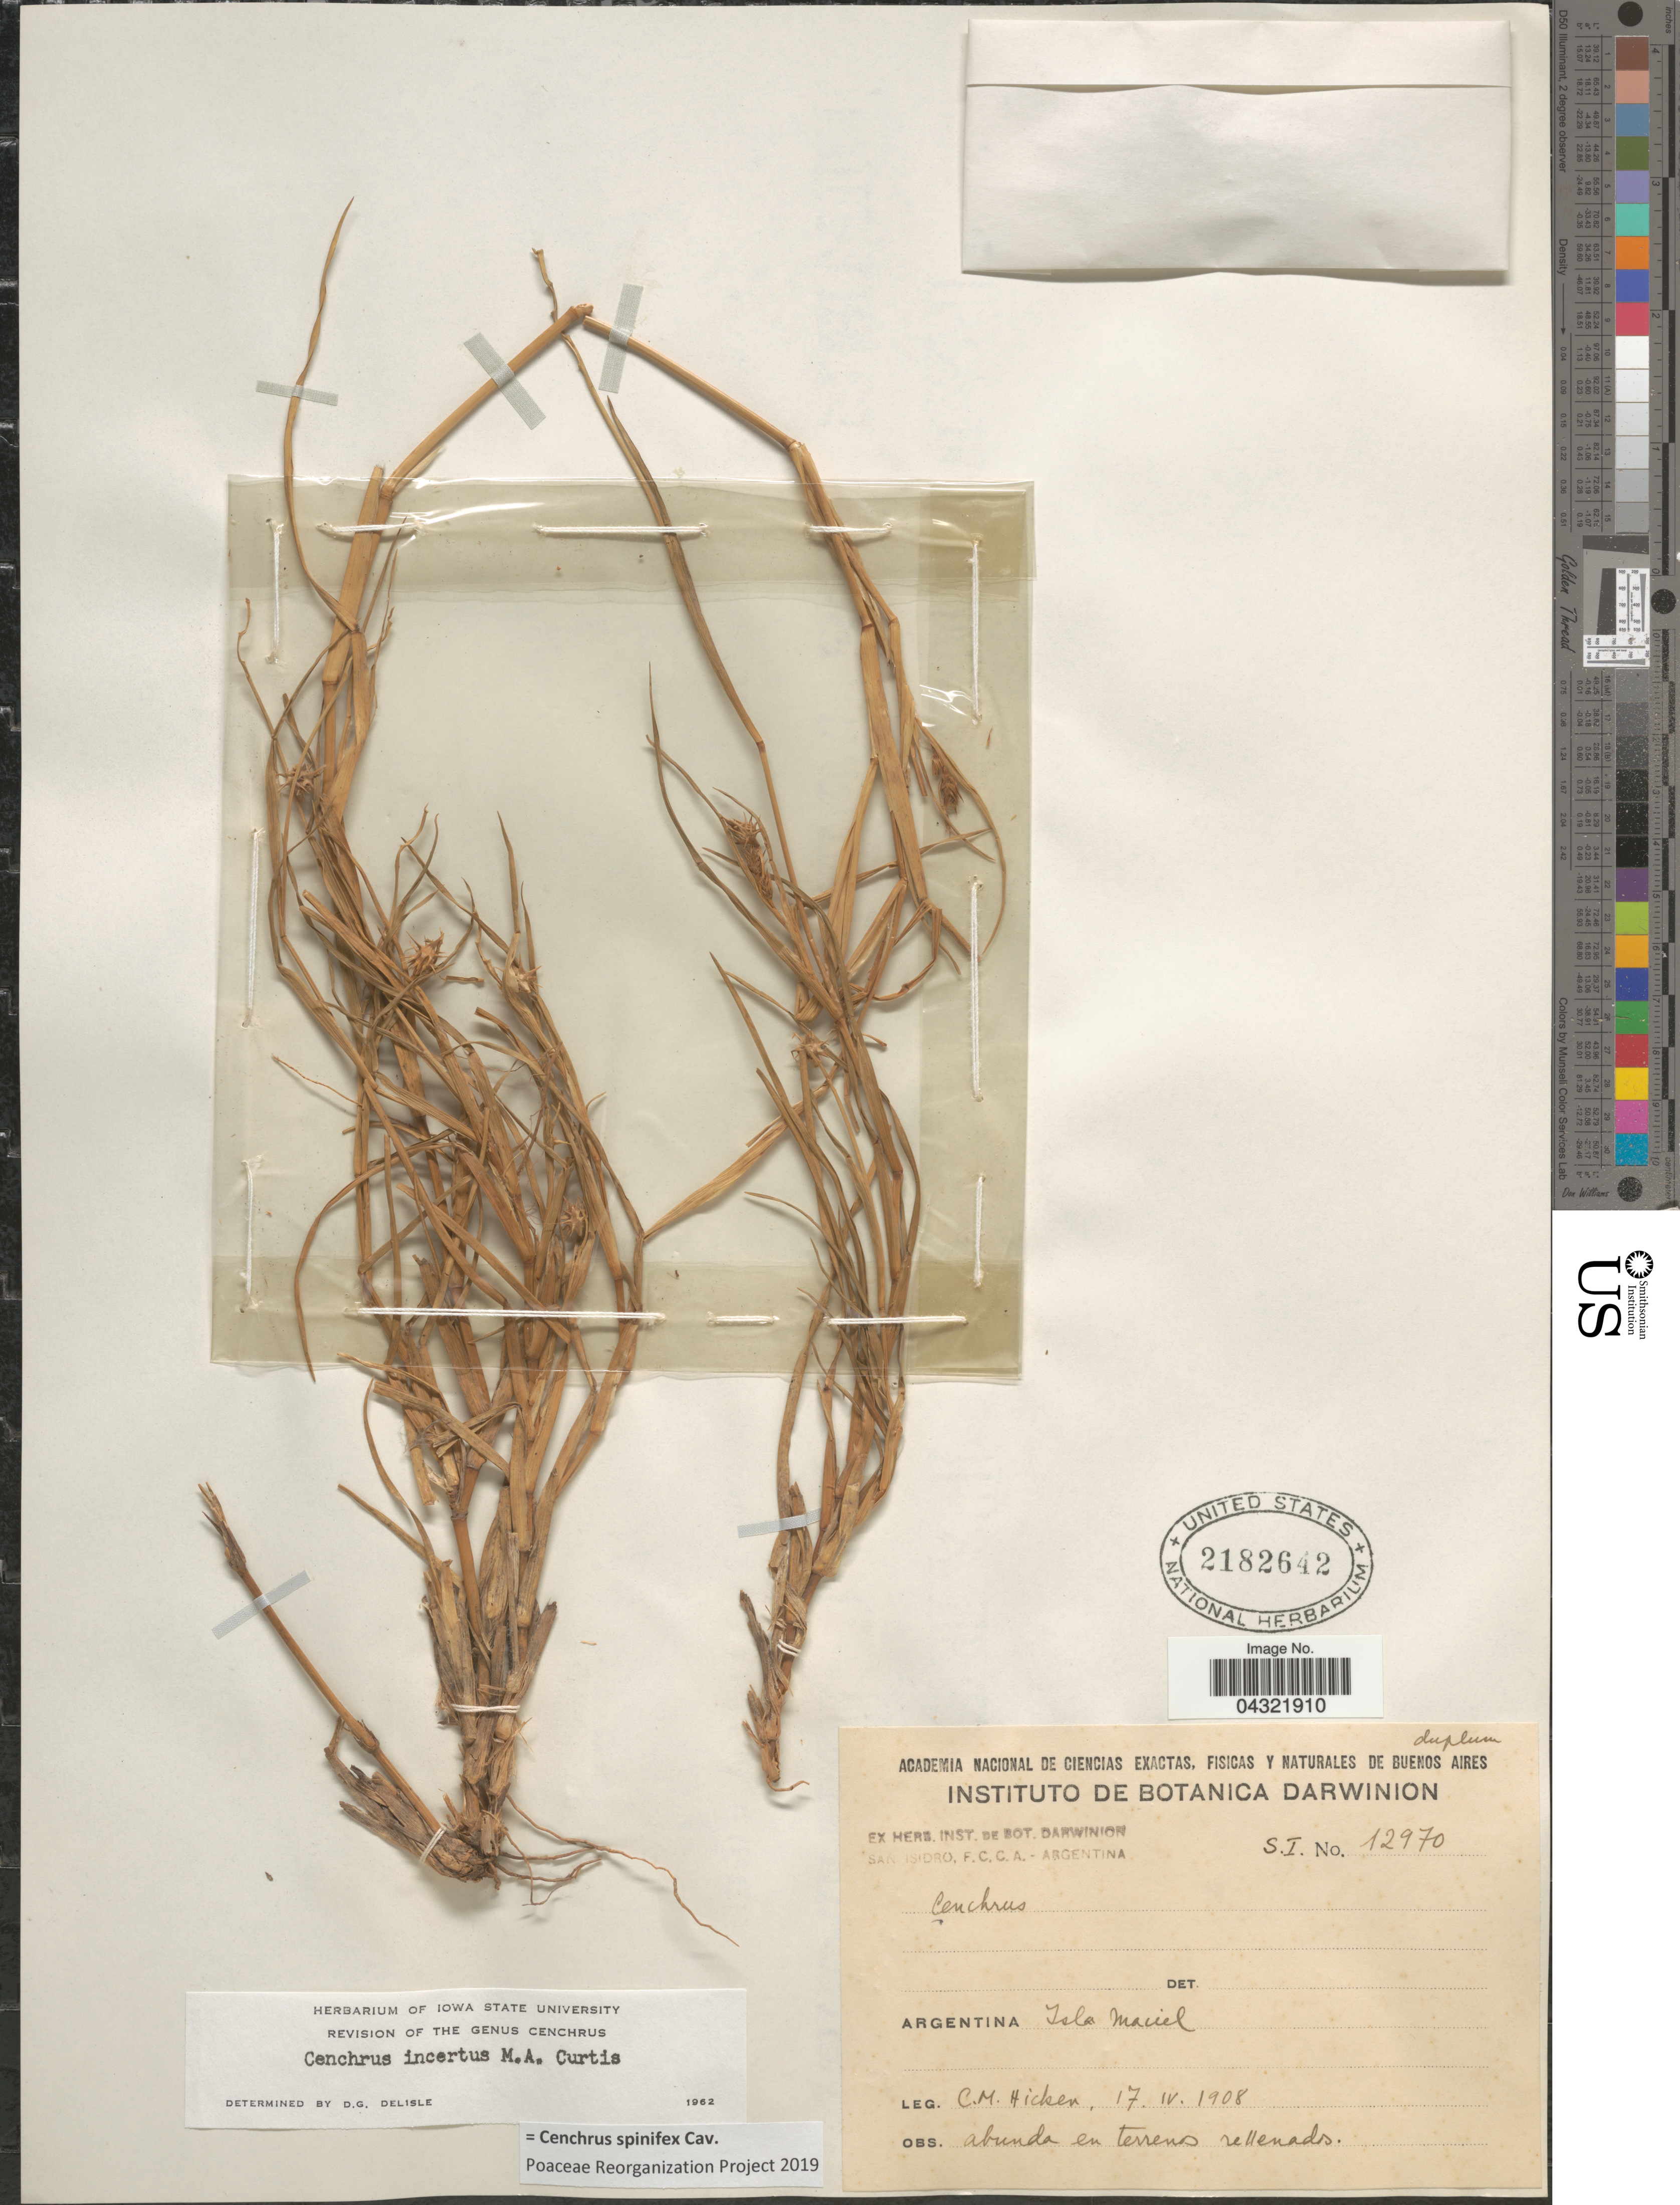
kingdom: Plantae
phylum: Tracheophyta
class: Liliopsida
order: Poales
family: Poaceae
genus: Cenchrus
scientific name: Cenchrus spinifex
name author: Cav.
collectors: C. M. Hicken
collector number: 12970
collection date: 1908-04-17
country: Argentina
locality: Isla Marcel.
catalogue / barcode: US 2182642